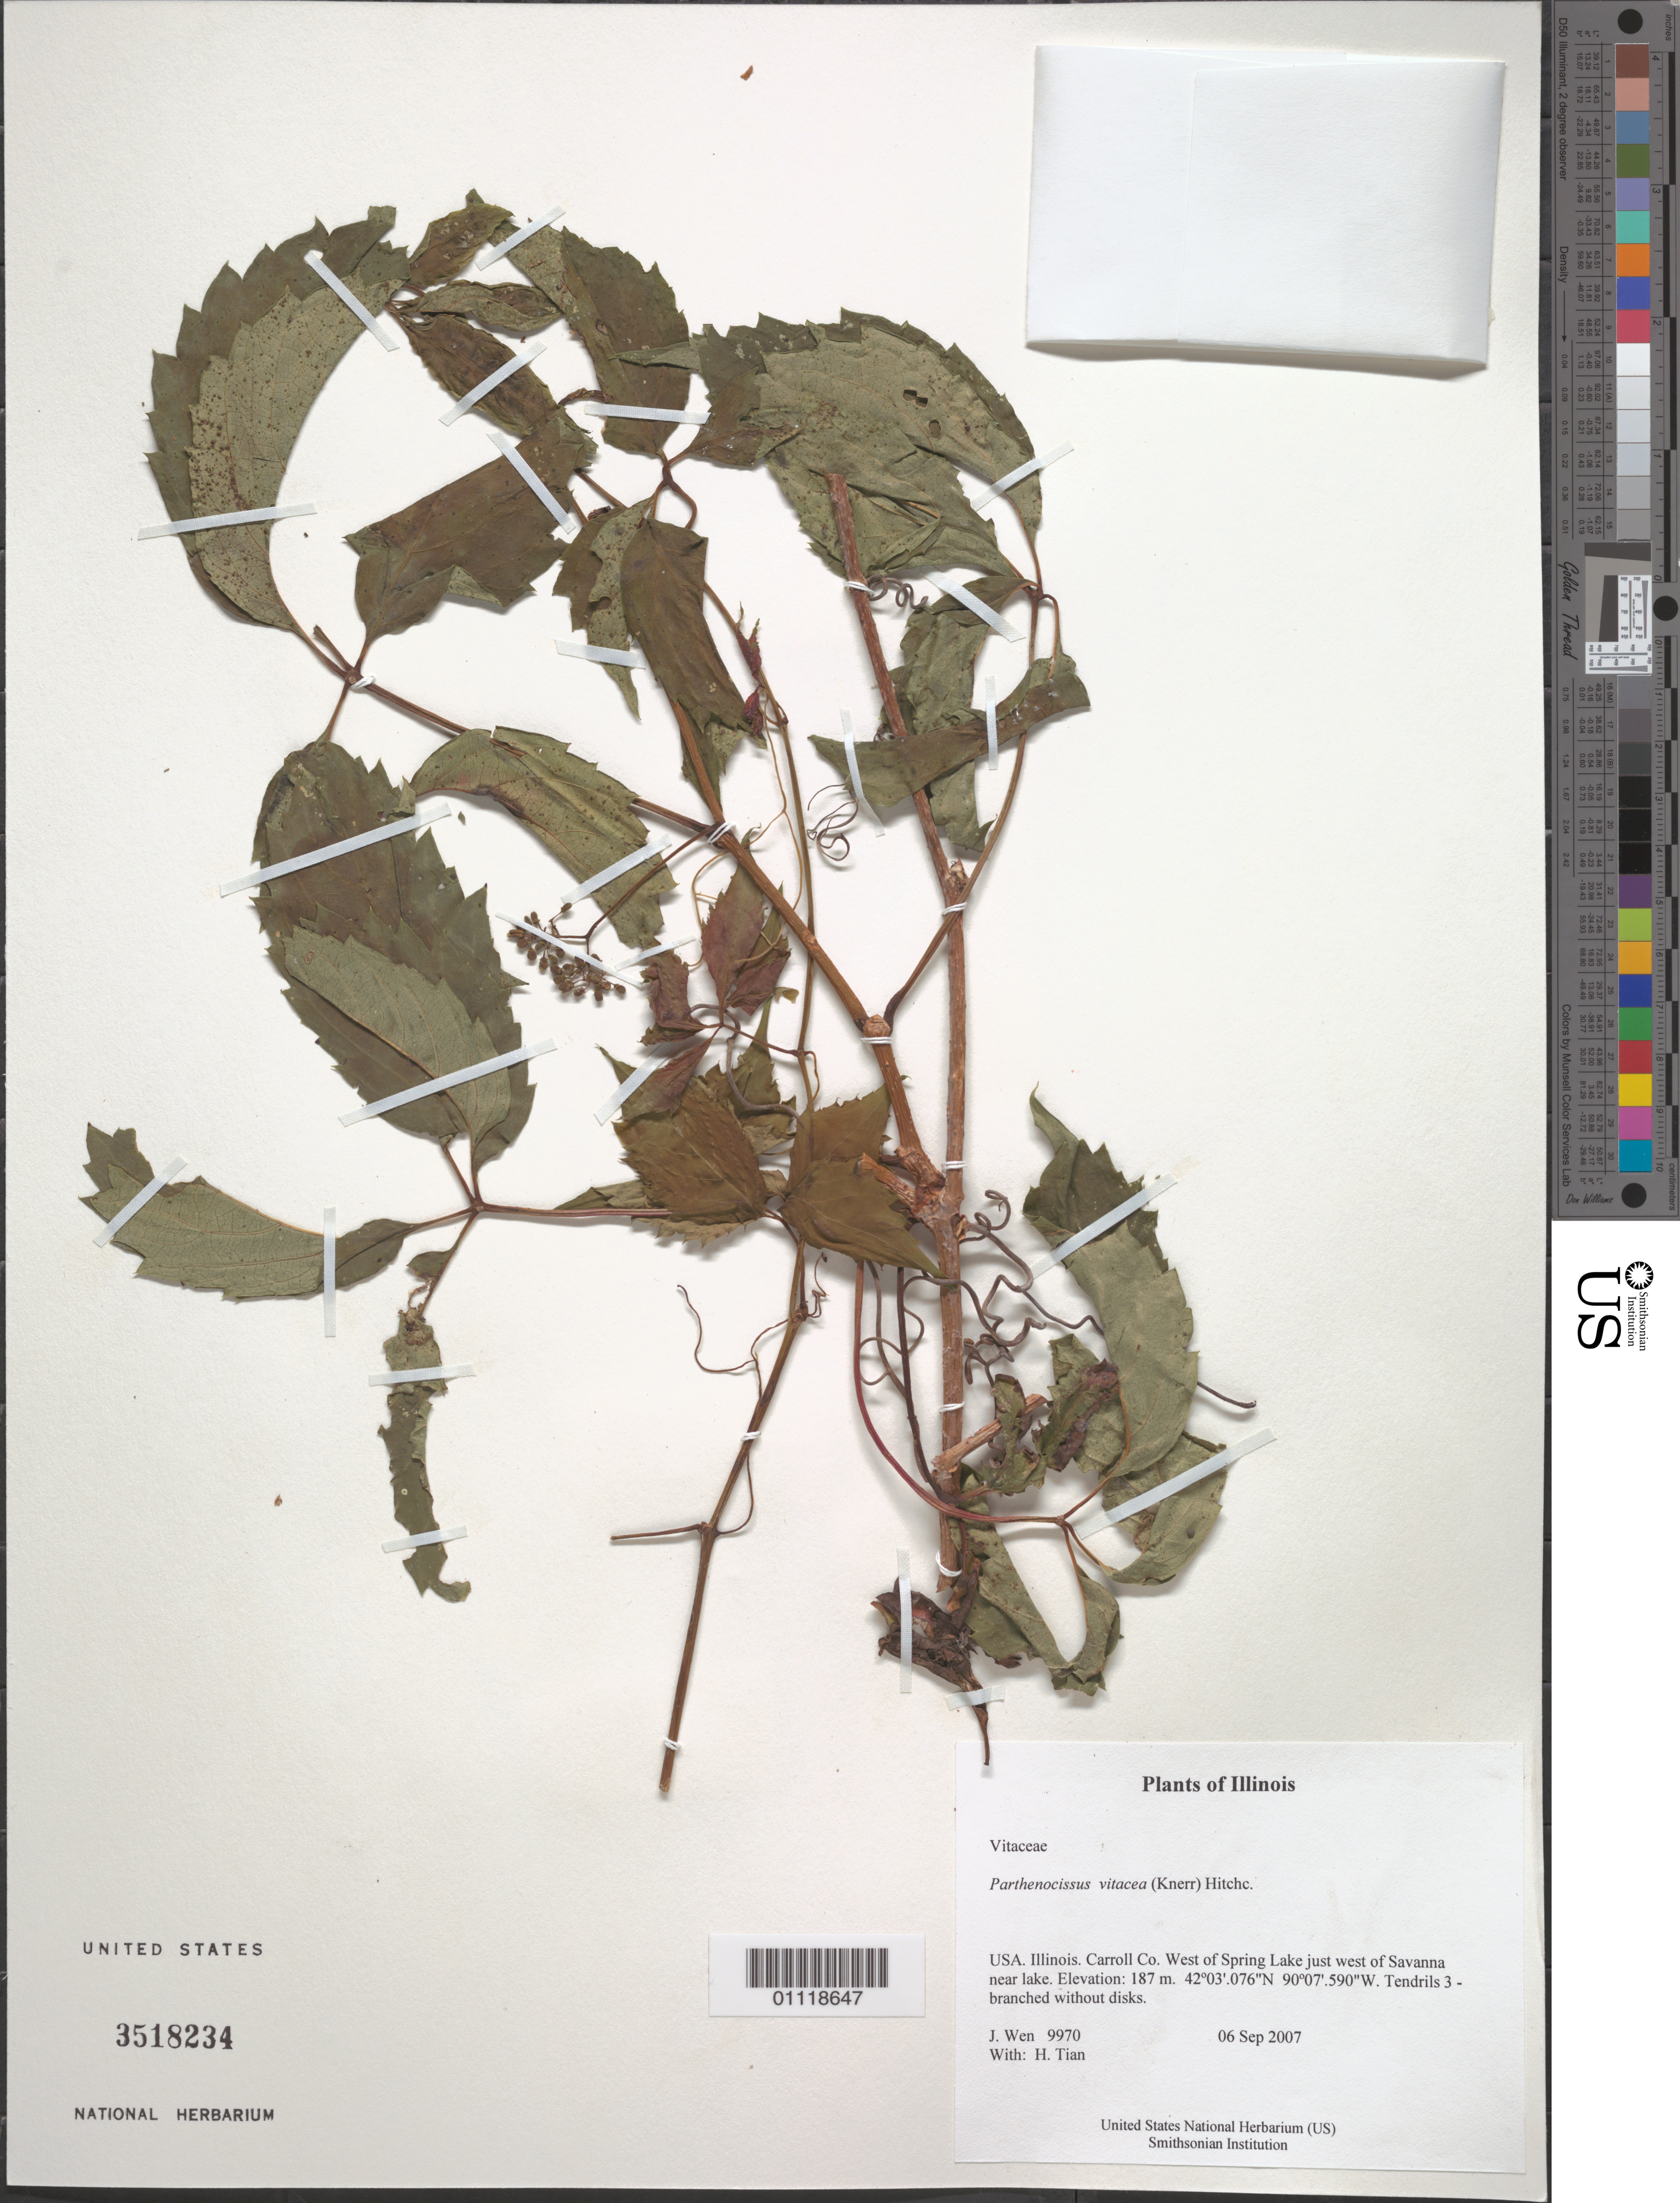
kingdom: Plantae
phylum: Tracheophyta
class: Magnoliopsida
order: Vitales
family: Vitaceae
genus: Parthenocissus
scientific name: Parthenocissus vitacea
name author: (Knerr) Hitchc.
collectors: J. Wen & H. Tian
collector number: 9970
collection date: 2007-09-06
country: United States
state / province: Illinois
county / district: Carroll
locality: W of Spring Lake just W of Savanna near lake.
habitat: Branched without disks.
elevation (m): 187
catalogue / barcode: US 3518234